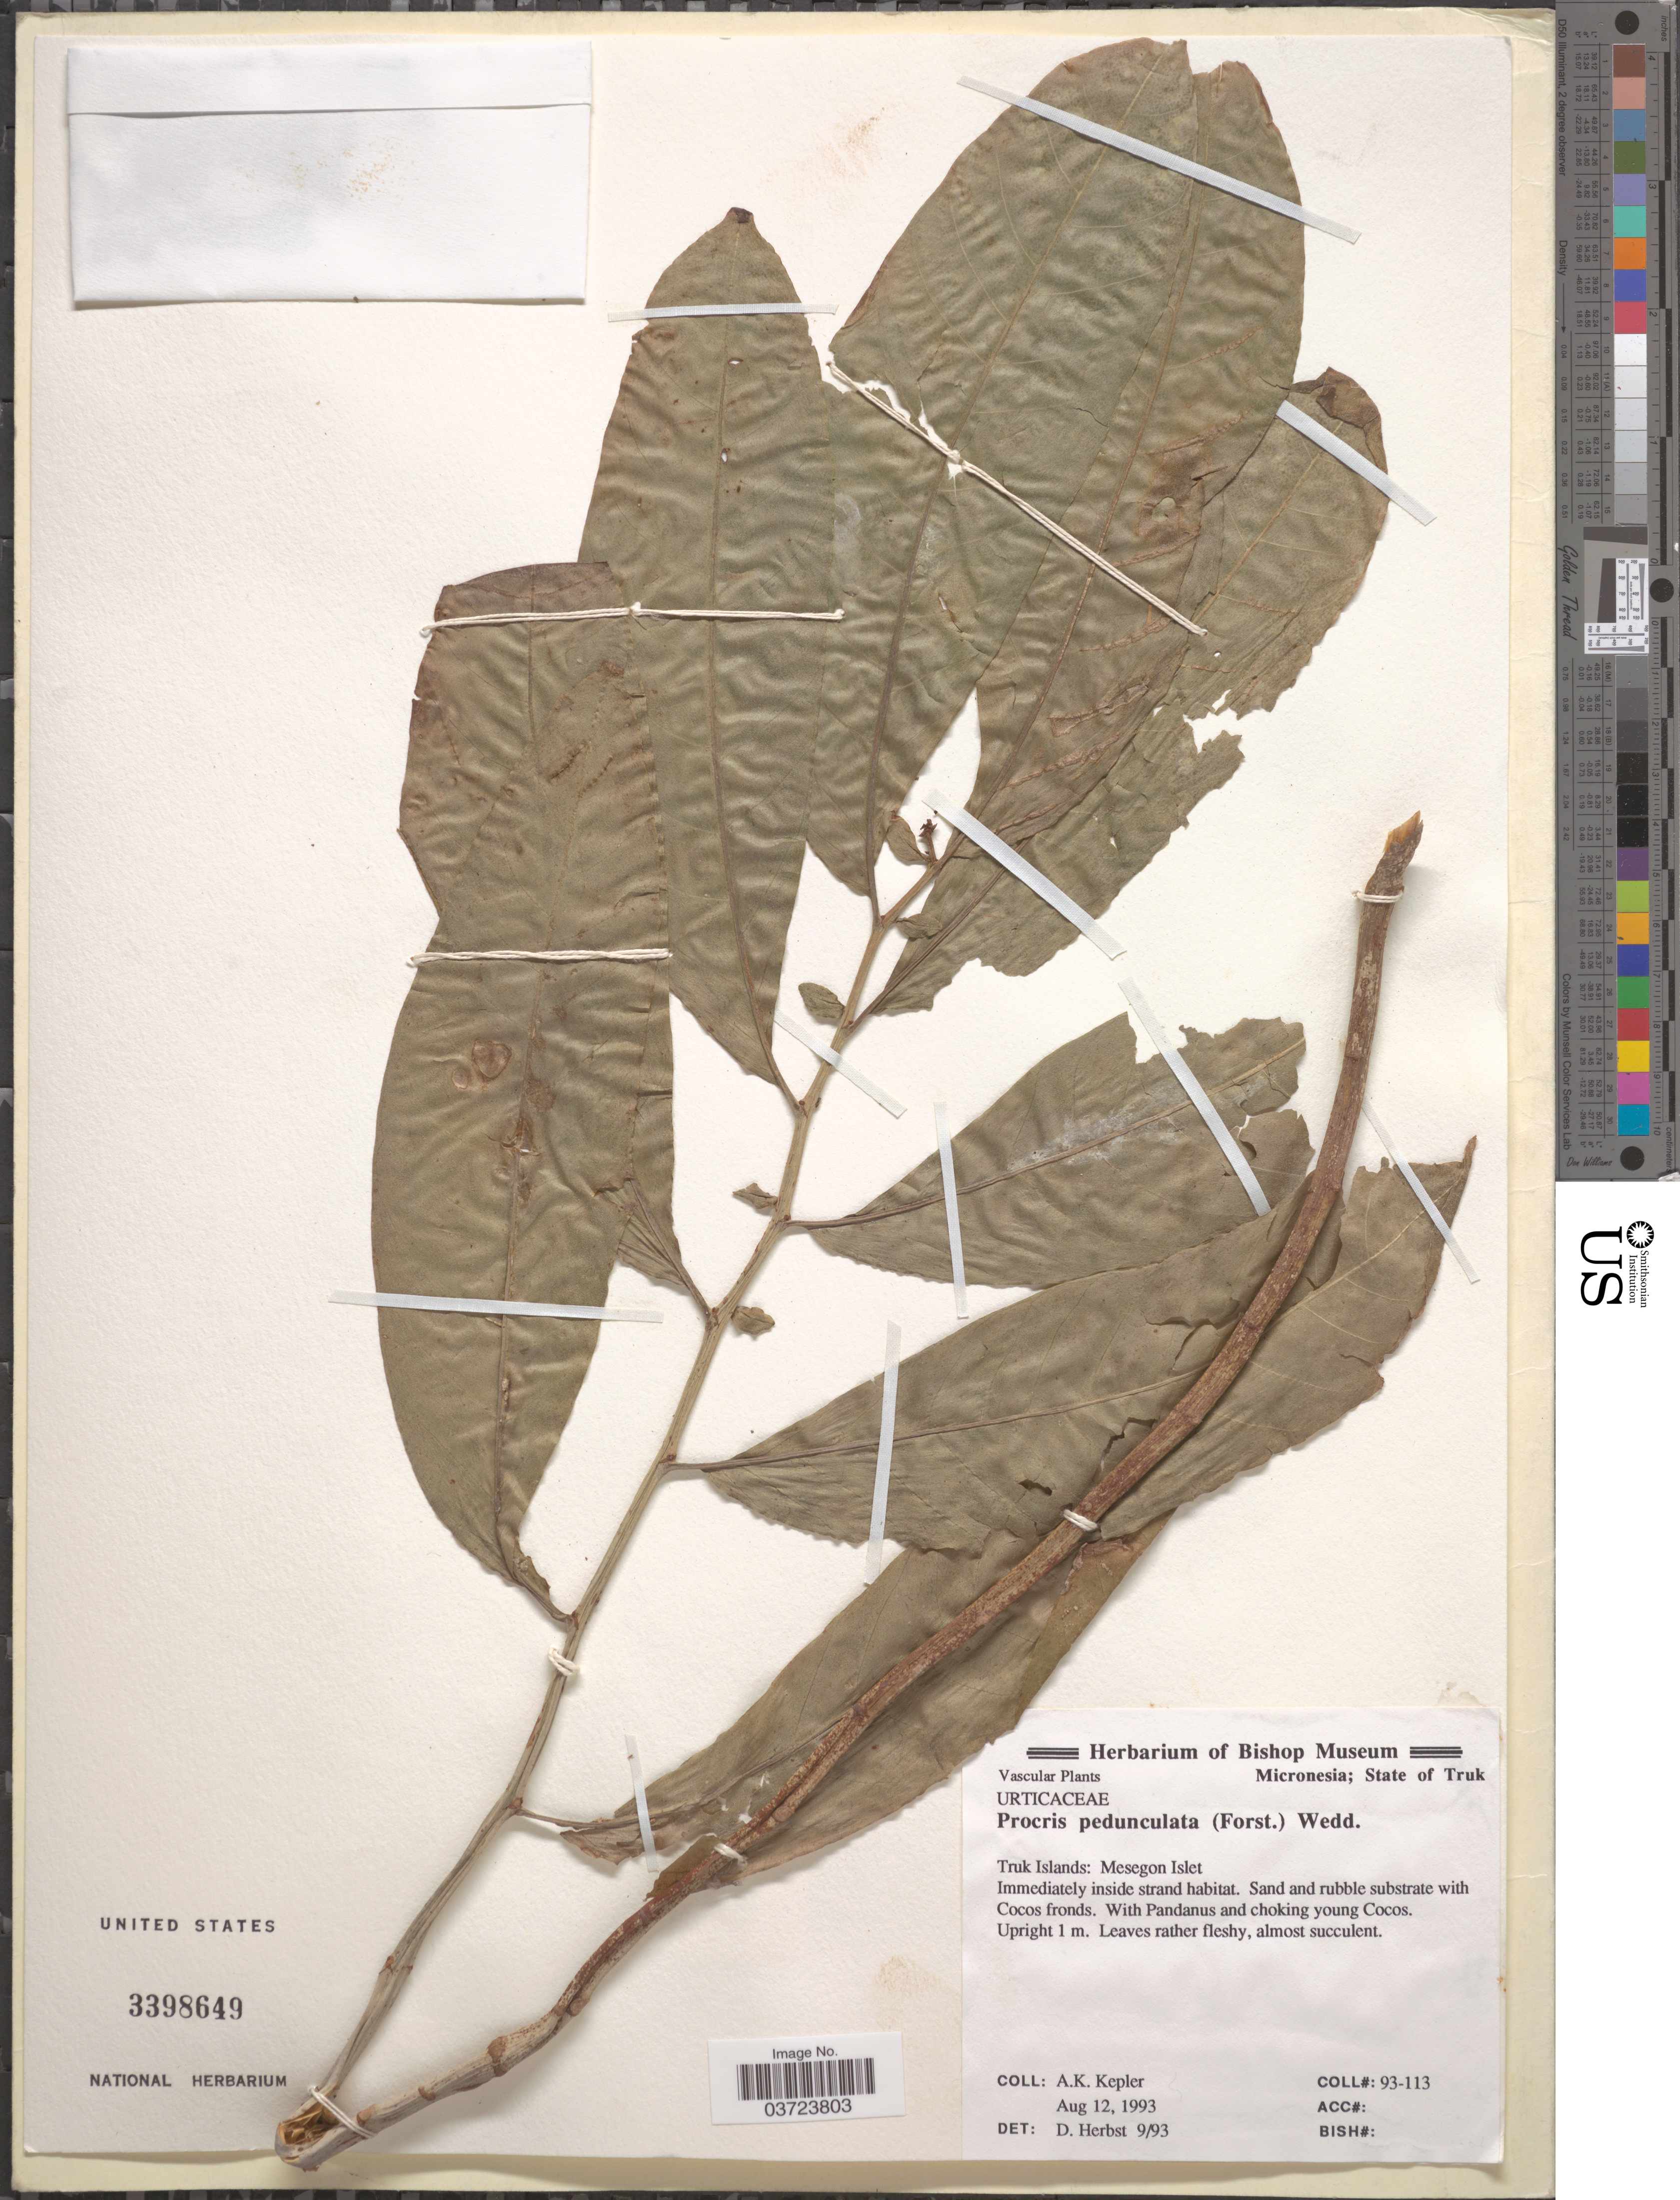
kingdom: Plantae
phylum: Tracheophyta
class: Magnoliopsida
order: Rosales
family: Urticaceae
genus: Procris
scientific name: Procris pedunculata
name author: (J.R. Forst. & G. Forst.) Wedd.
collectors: A. K. Kepler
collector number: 93-113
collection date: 1993-08-12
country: Micronesia, Federated States of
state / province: Truk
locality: Truk Islands; Mesegon Islet.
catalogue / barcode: US 3398649